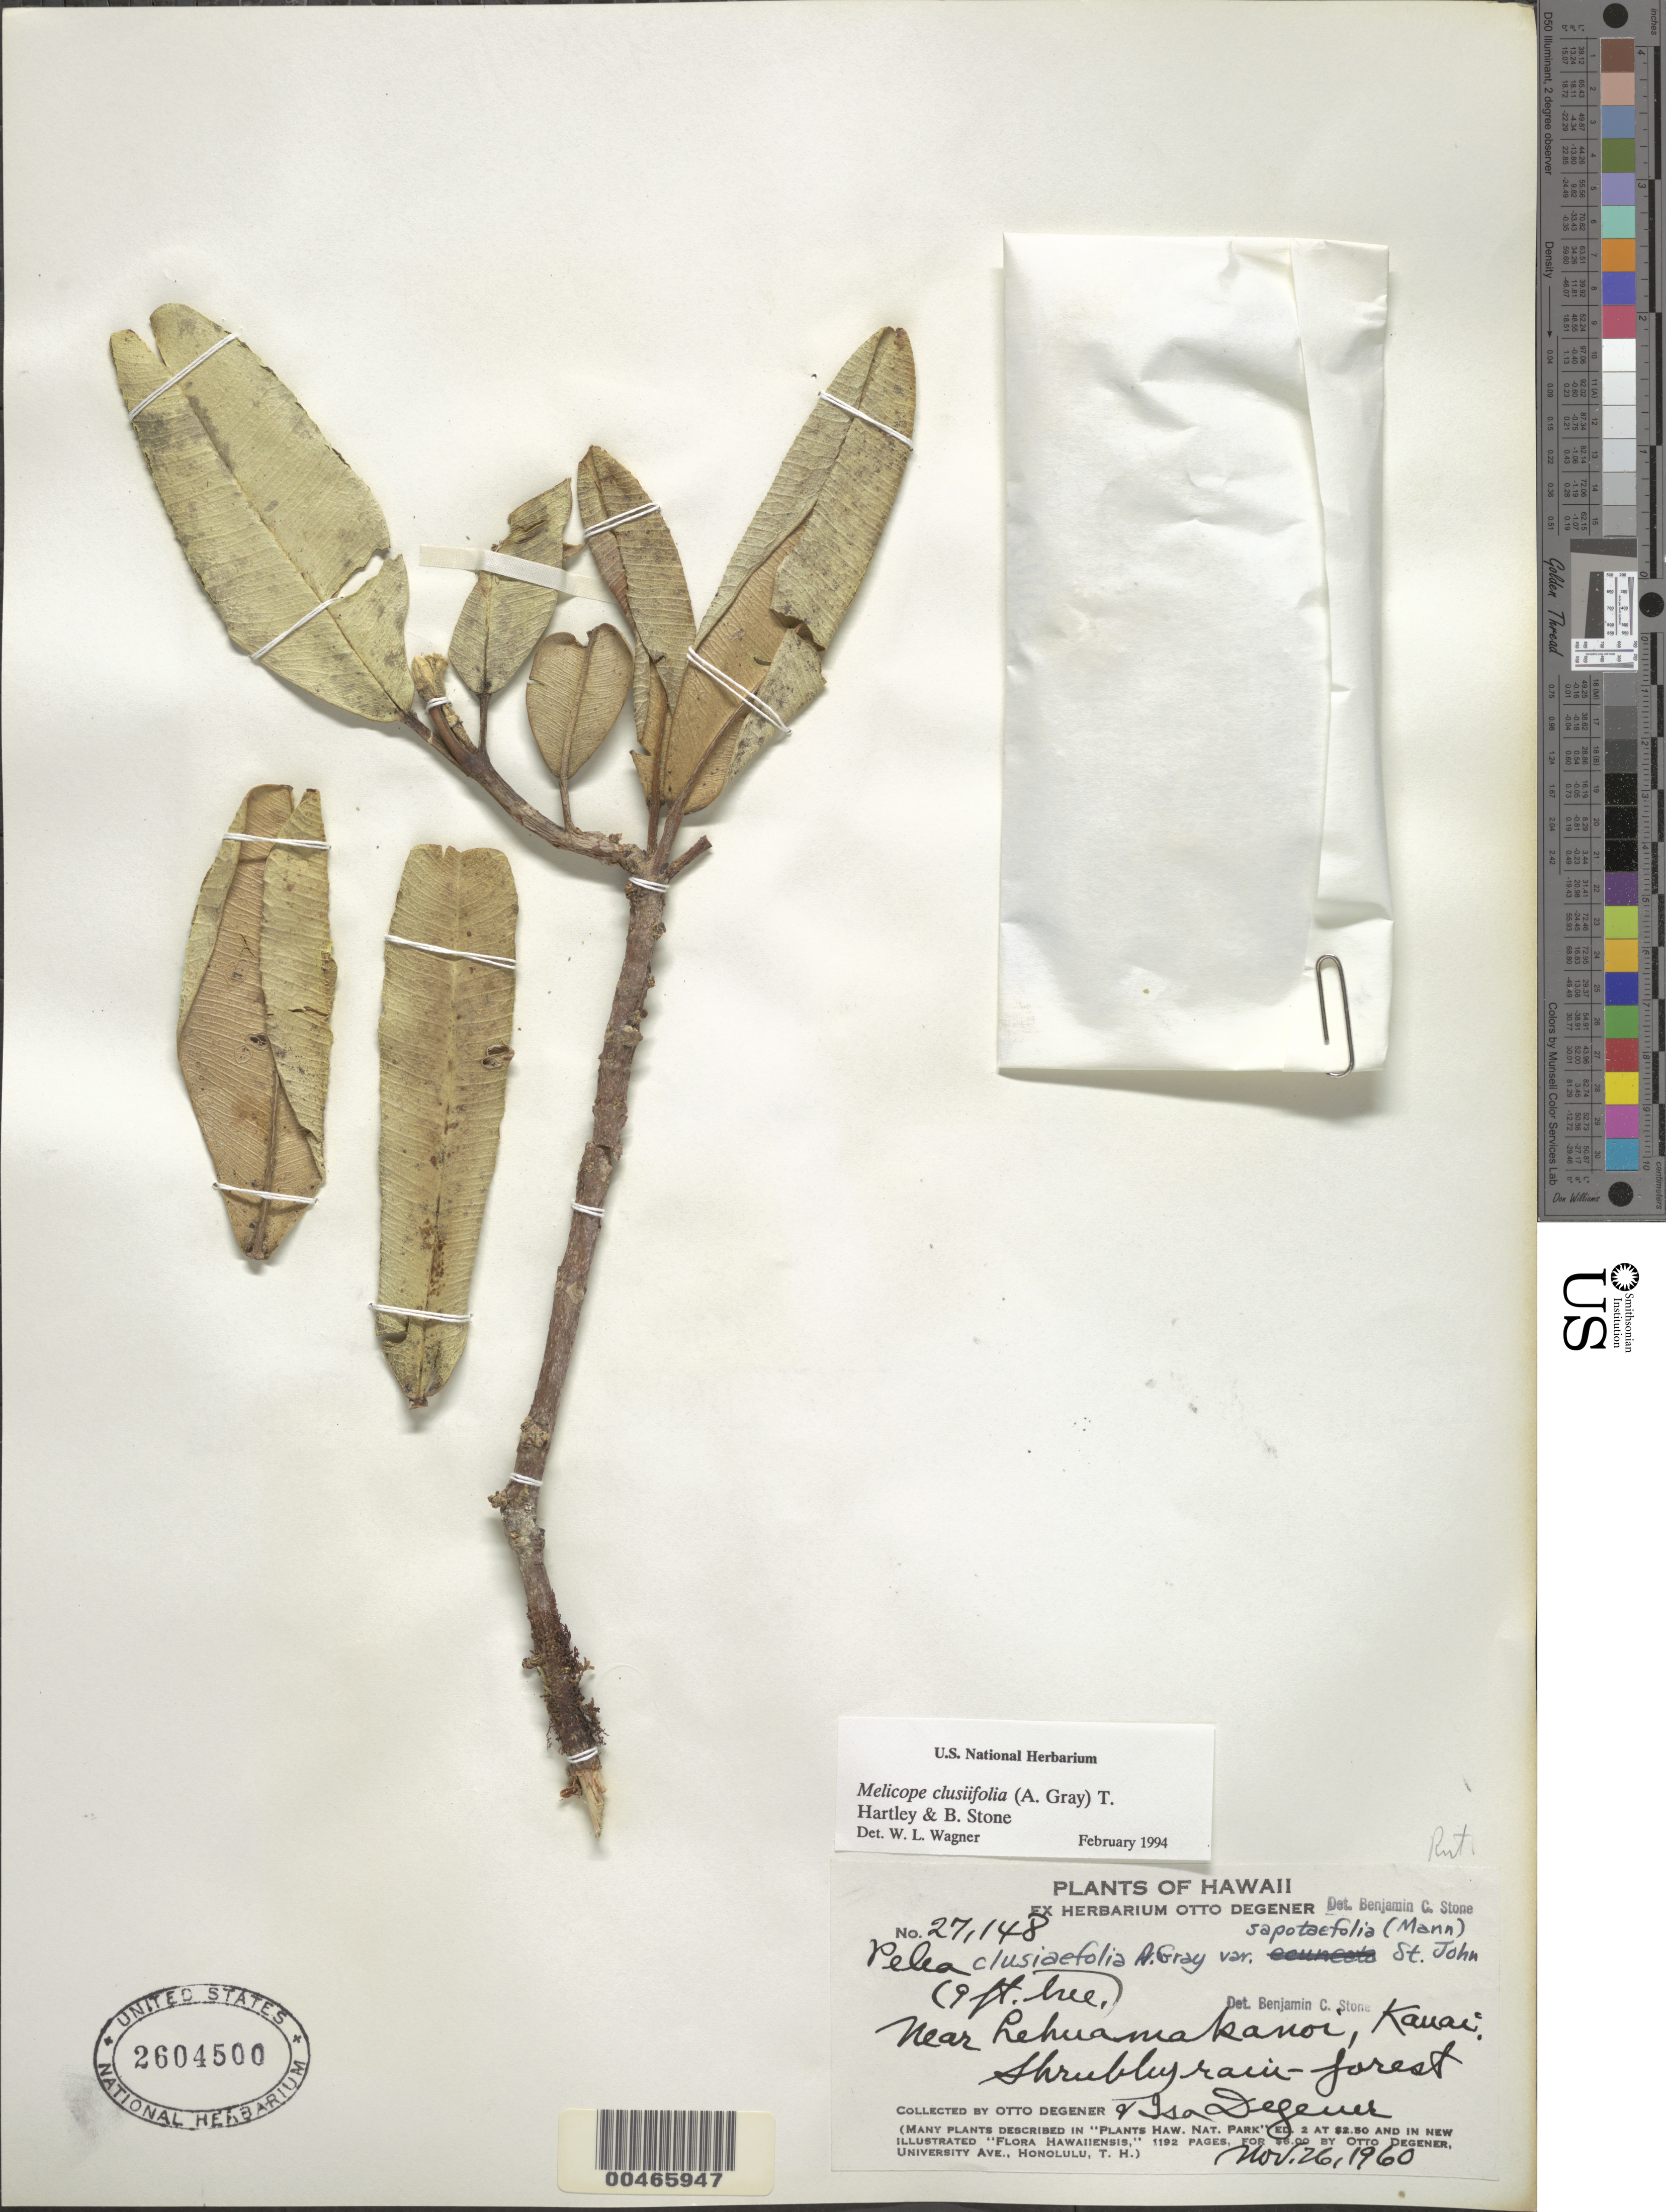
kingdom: Plantae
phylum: Tracheophyta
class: Magnoliopsida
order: Sapindales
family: Rutaceae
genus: Melicope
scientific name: Melicope clusiifolia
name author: (A. Gray) T.G. Hartley & B.C. Stone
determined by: Wagner, W. L., (BOT), Smithsonian Institution - National Museum of Natural History (UNITED STATES)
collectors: O. Degener & I. Degener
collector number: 27148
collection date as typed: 26 Nov 1960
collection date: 1960-11-26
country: United States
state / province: Hawaii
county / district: Kauai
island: Kaua'i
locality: Near Lehuamakanoi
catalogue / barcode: US 2604500